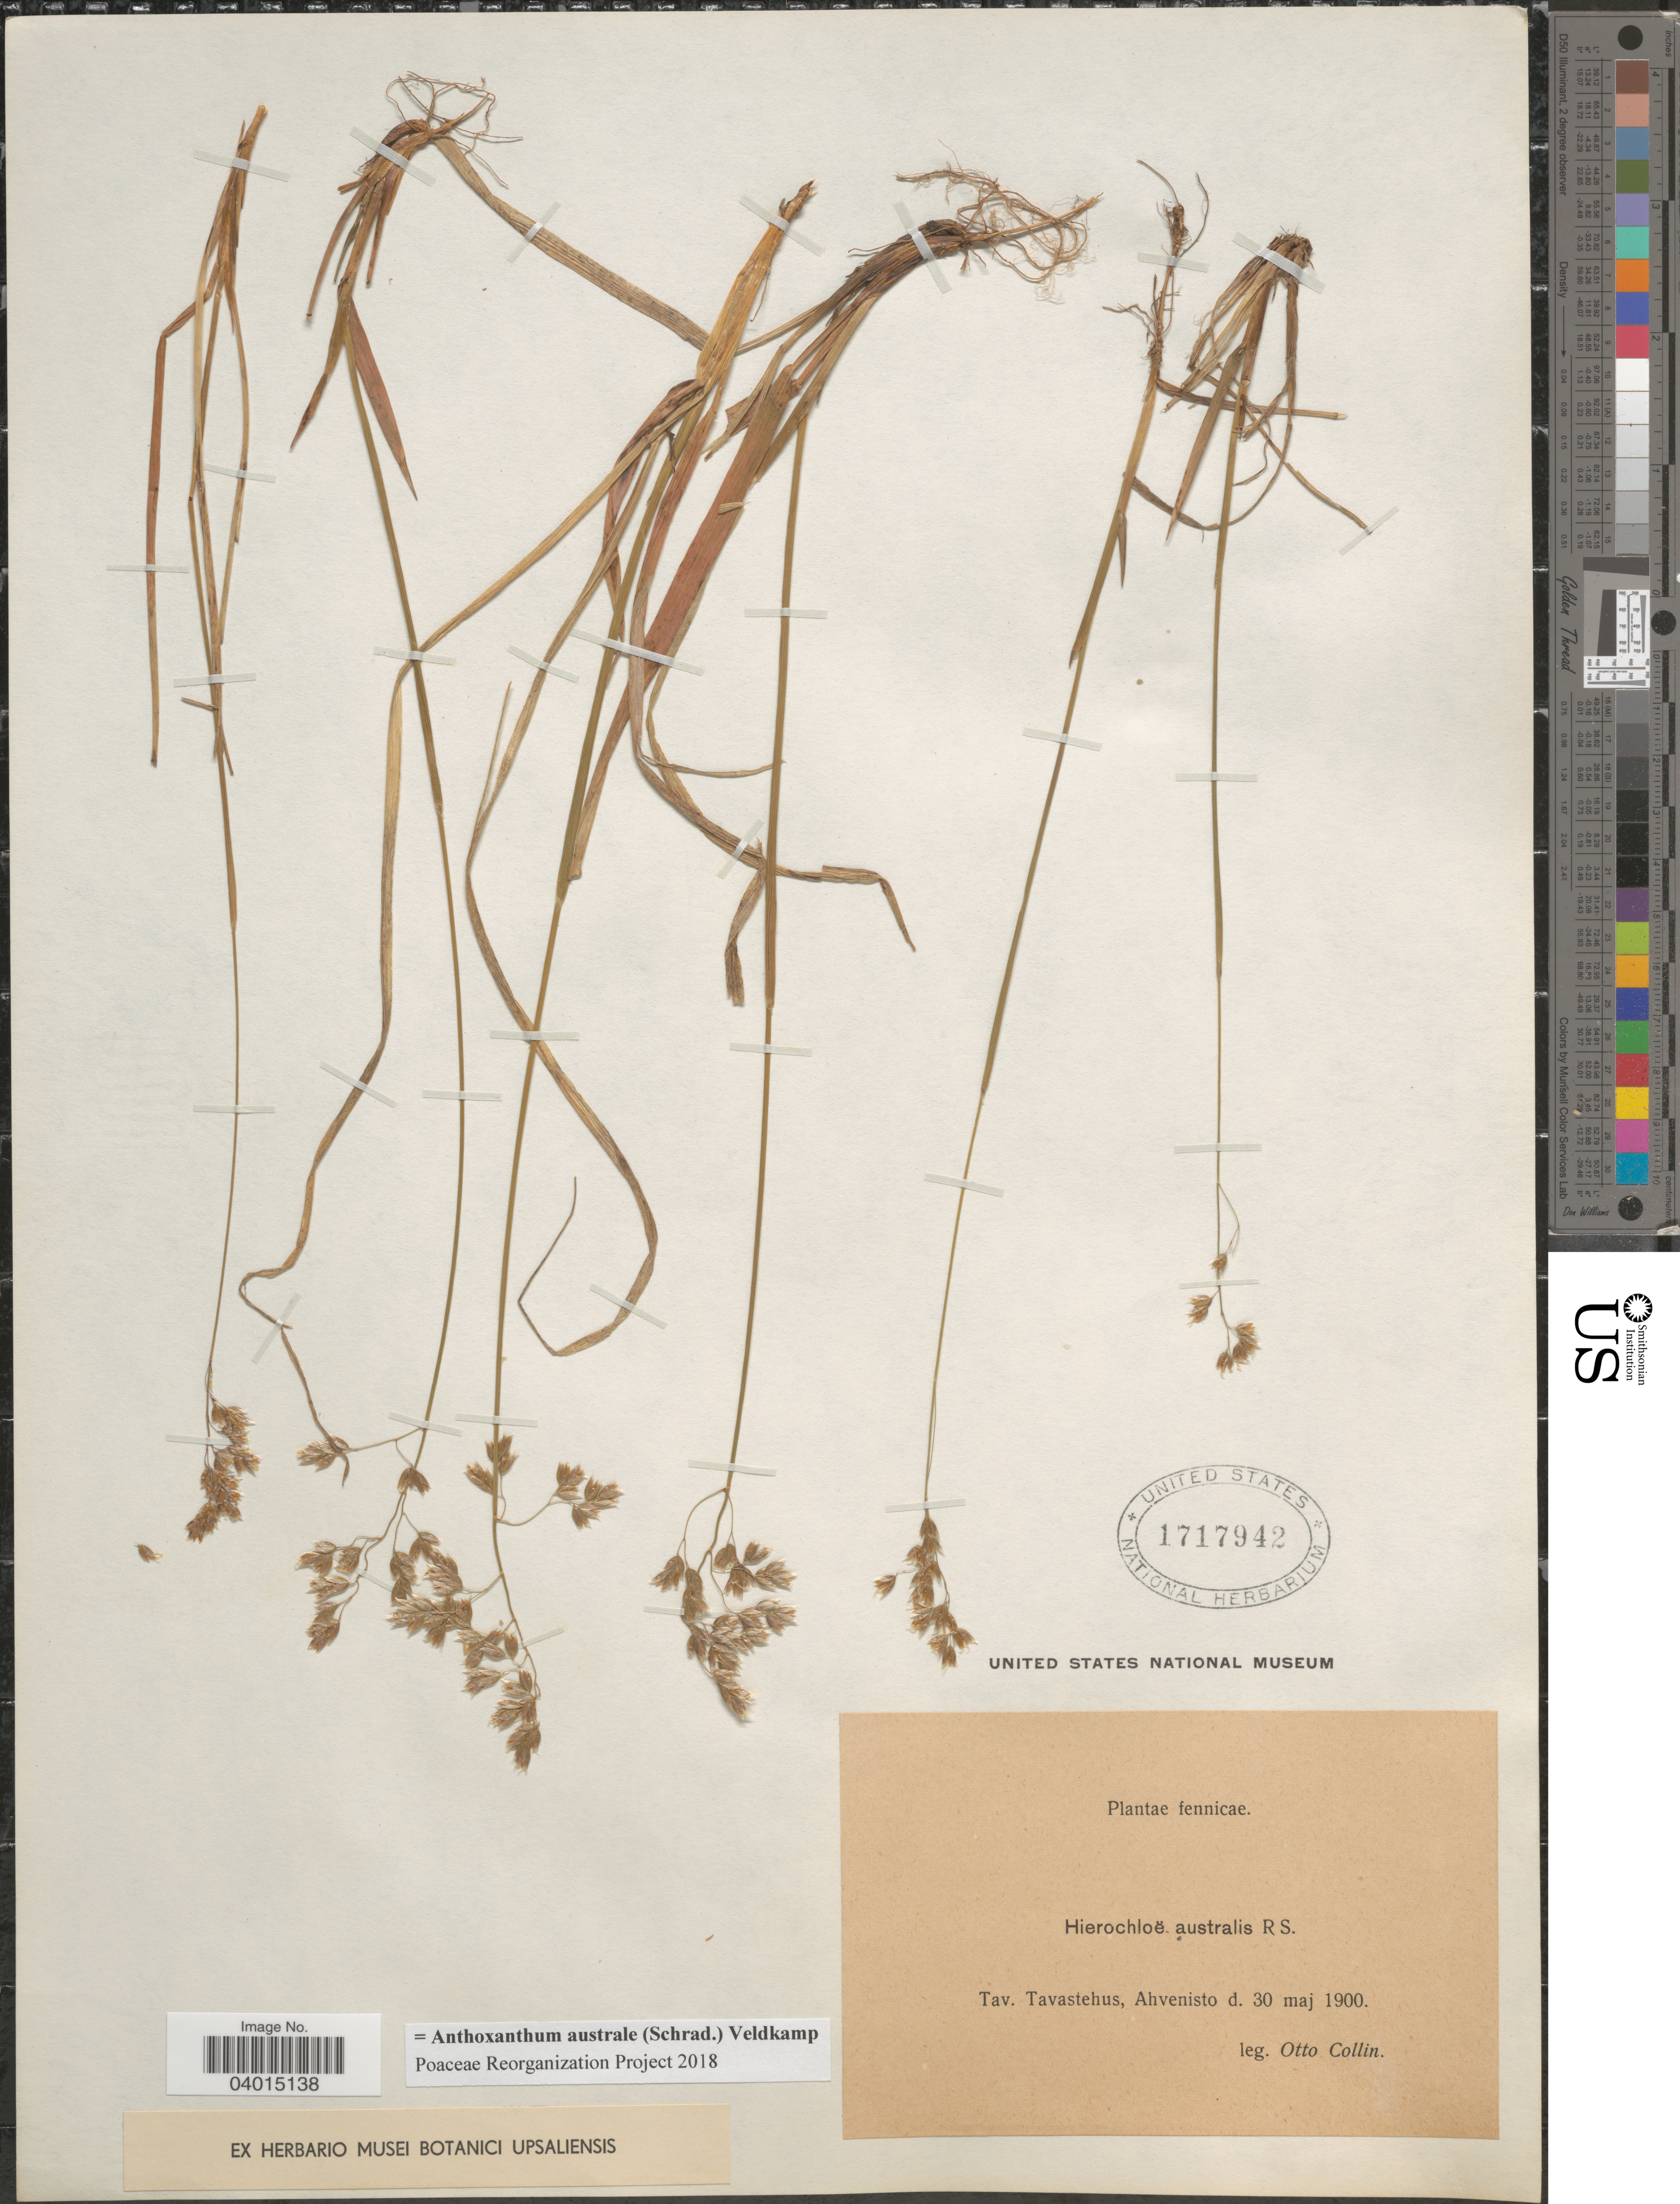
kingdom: Plantae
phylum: Tracheophyta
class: Liliopsida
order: Poales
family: Poaceae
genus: Anthoxanthum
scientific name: Anthoxanthum australe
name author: (Schrad.) Veldkamp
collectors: O. Collin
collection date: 1900-05-30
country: Finland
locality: Fennicae. Tav. Tavastehus, Ahvenisto.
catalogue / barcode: US 1717942